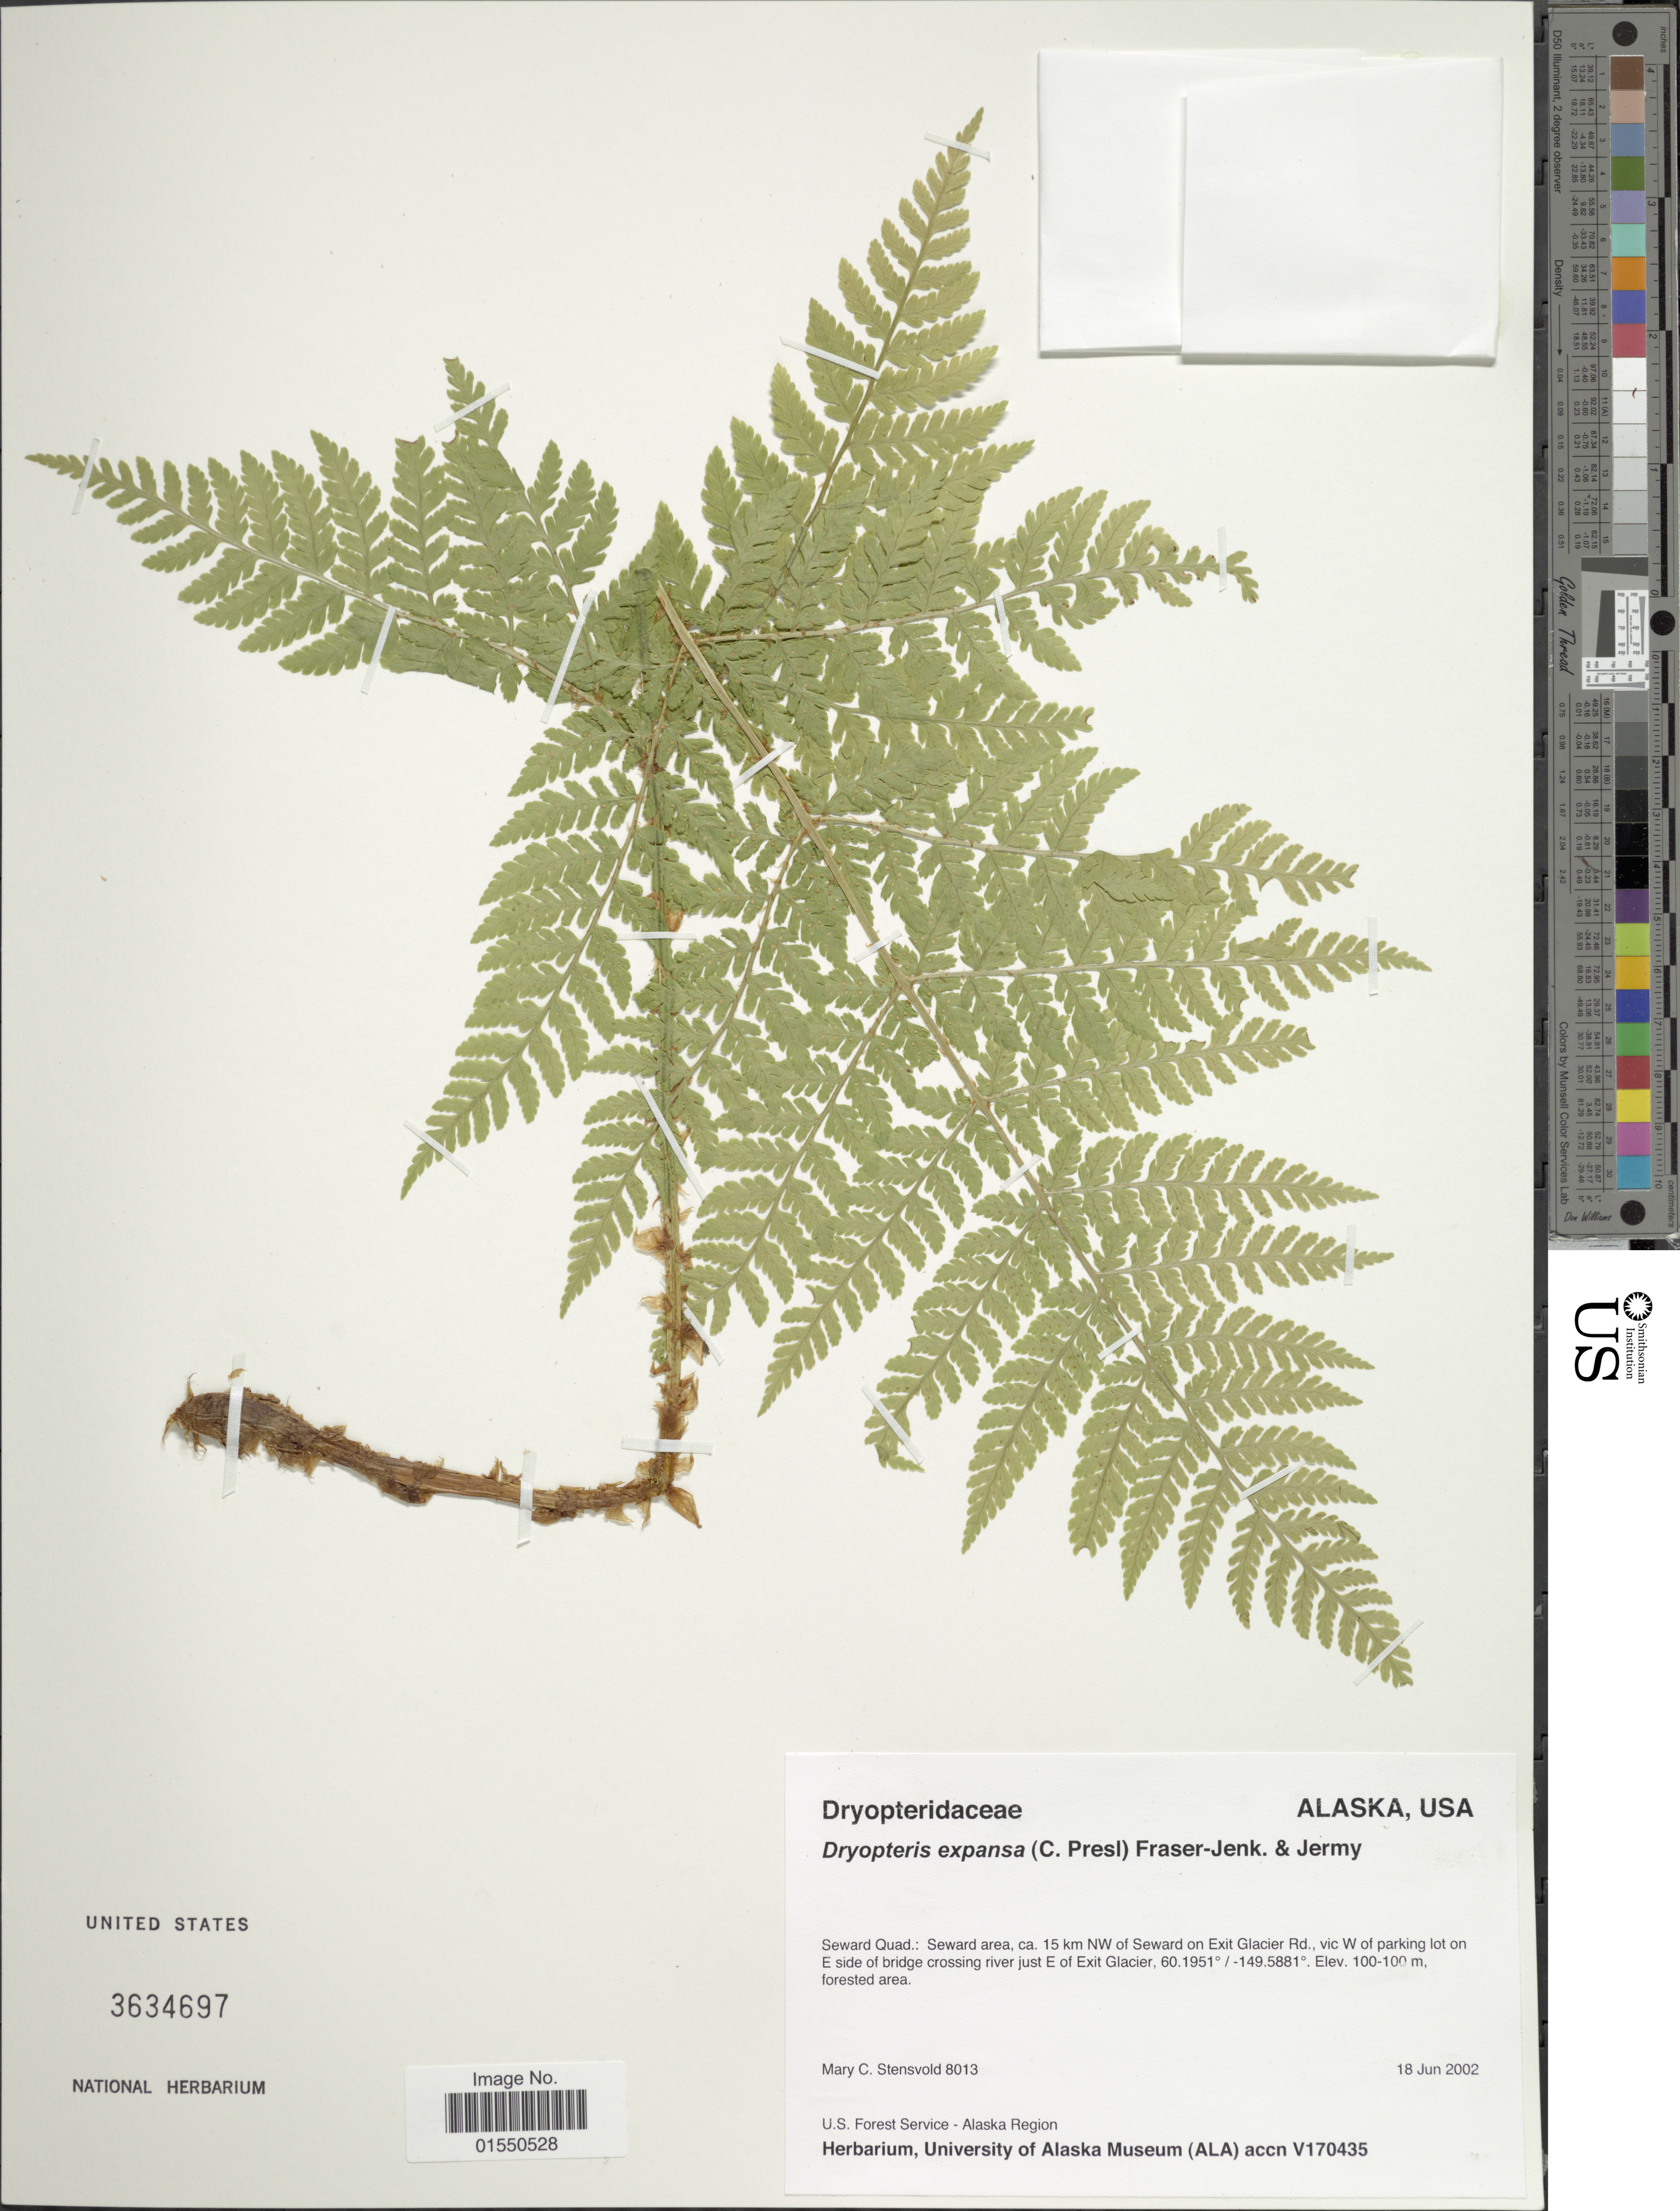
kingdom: Plantae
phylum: Tracheophyta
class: Polypodiopsida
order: Polypodiales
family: Dryopteridaceae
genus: Dryopteris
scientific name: Dryopteris expansa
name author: (C. Presl) Fraser-Jenk. & Jermy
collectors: M. Stensvold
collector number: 8013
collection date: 2002-06-18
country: United States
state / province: Alaska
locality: Seward Quad: Seward area, ca. 15 km NW of Seward on Exit Glacier Rd. vic W of parking lot on E side of bridge crossing river just E of Exit Glacier, forested area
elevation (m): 100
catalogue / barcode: US 3634697